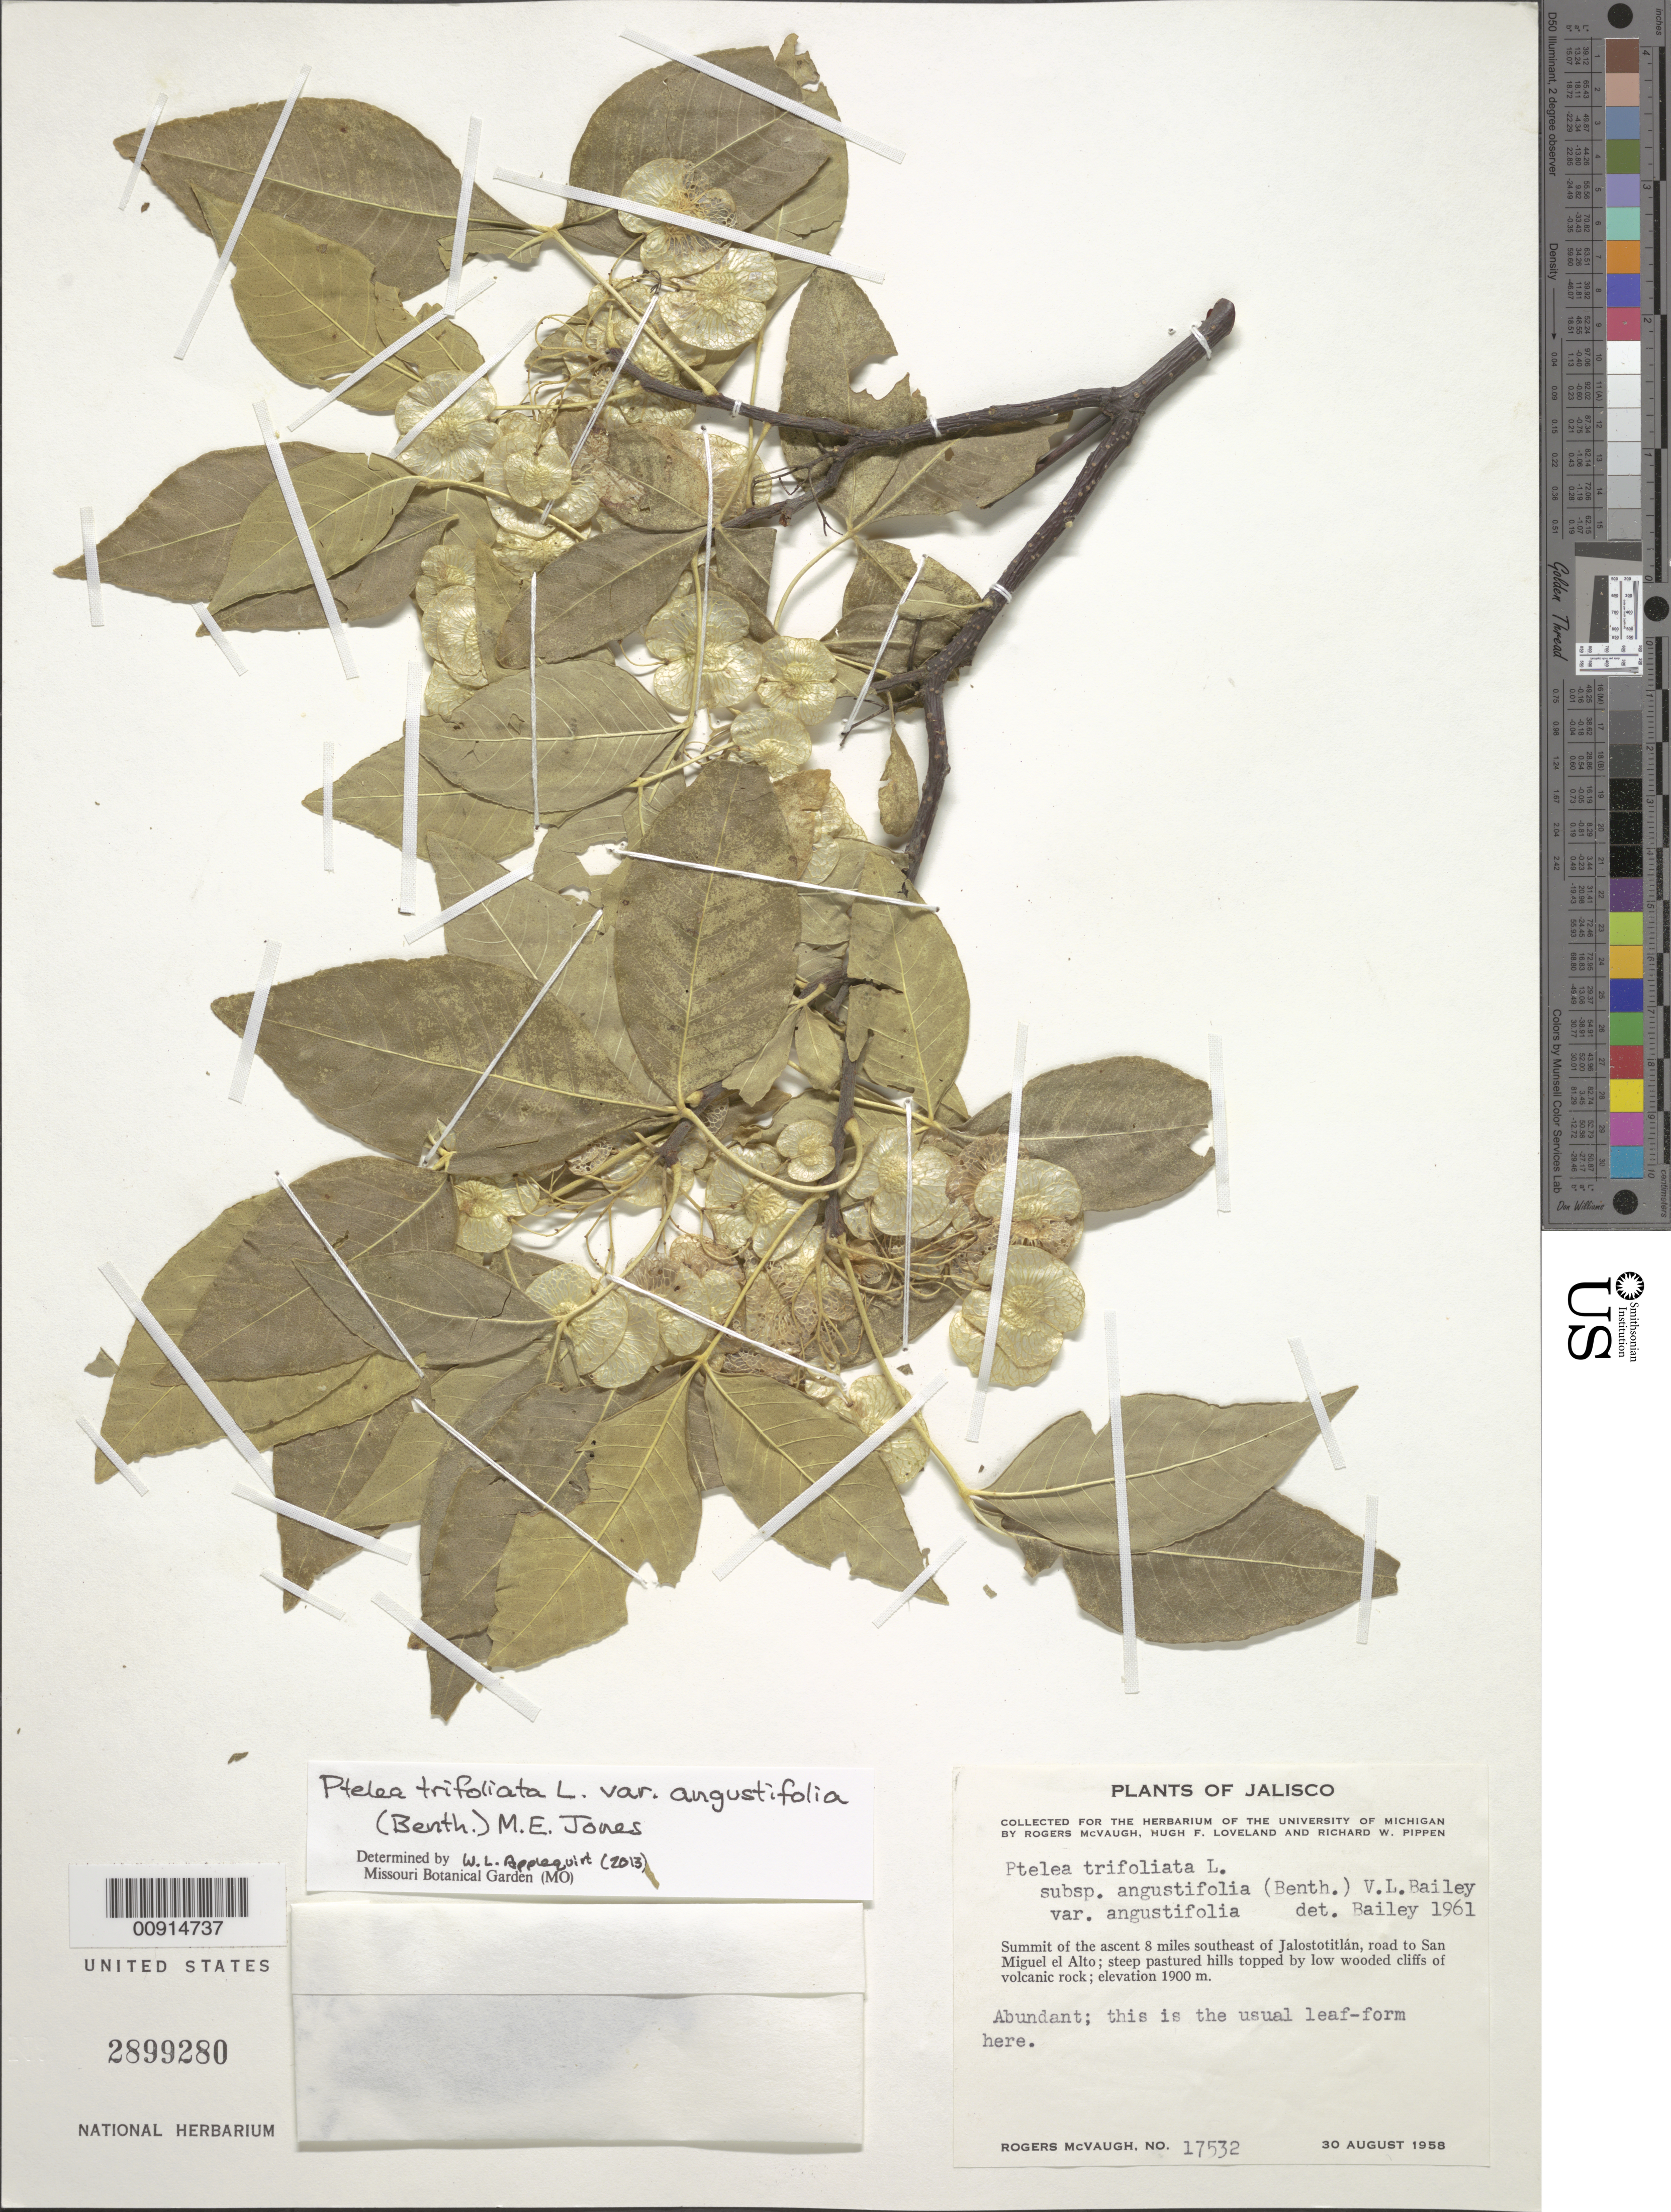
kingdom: Plantae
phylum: Tracheophyta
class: Magnoliopsida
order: Sapindales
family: Rutaceae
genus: Ptelea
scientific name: Ptelea trifoliata subsp. angustifolia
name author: (Benth.) V. L. Bailey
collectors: R. McVaugh, H. Loveland & R. W. Pippen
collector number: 17532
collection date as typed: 30 Aug 1958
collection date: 1958-08-30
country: Mexico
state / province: Jalisco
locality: Jalisco: Summit of the ascent 8 miles southeast of Jalostotitlán, road to San Miguel el Alto.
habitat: Steep pastured hills topped by low wooded cliffs of volcanic rock.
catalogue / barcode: US 2899280